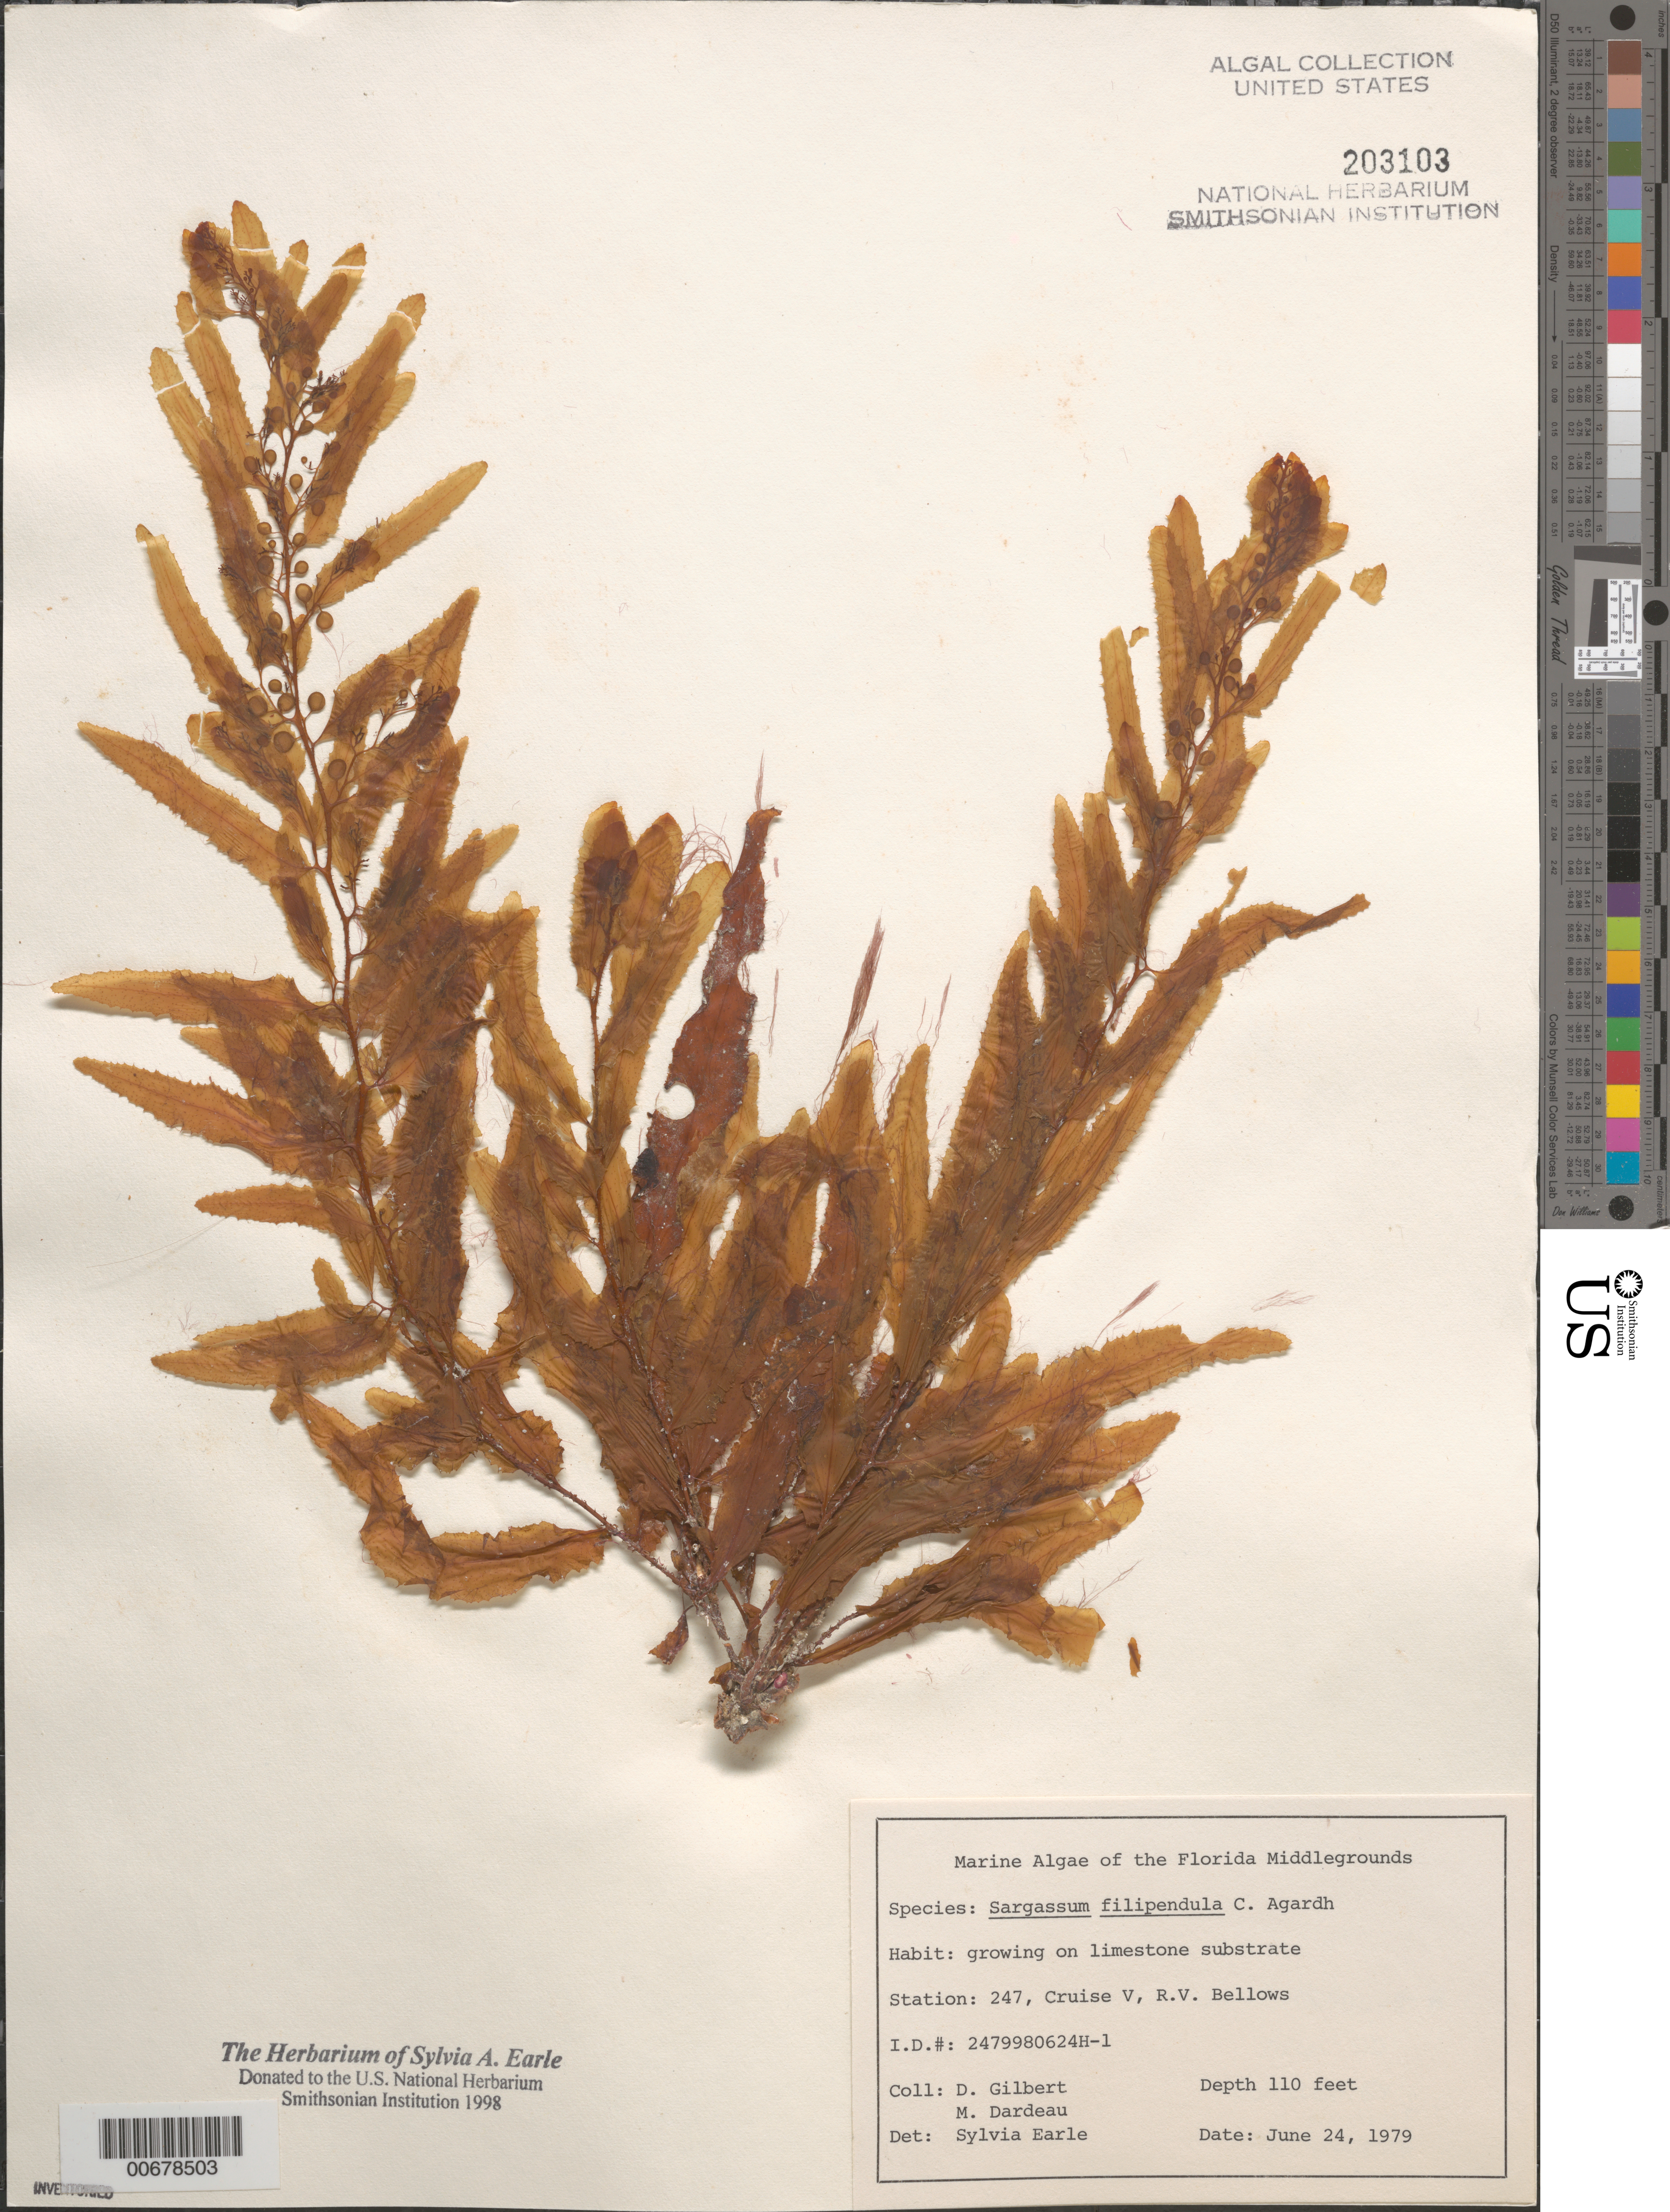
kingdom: Chromista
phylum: Ochrophyta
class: Phaeophyceae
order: Fucales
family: Sargassaceae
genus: Sargassum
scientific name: Sargassum filipendula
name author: C. Agardh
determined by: Earle, S. A.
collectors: M. Dardeau & D. Gilbert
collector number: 247998090624H-1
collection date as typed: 24 Jun 1979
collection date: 1979-06-24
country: United States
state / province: Florida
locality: Florida Middle Grounds, Gulf of Mexico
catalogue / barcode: US 203103